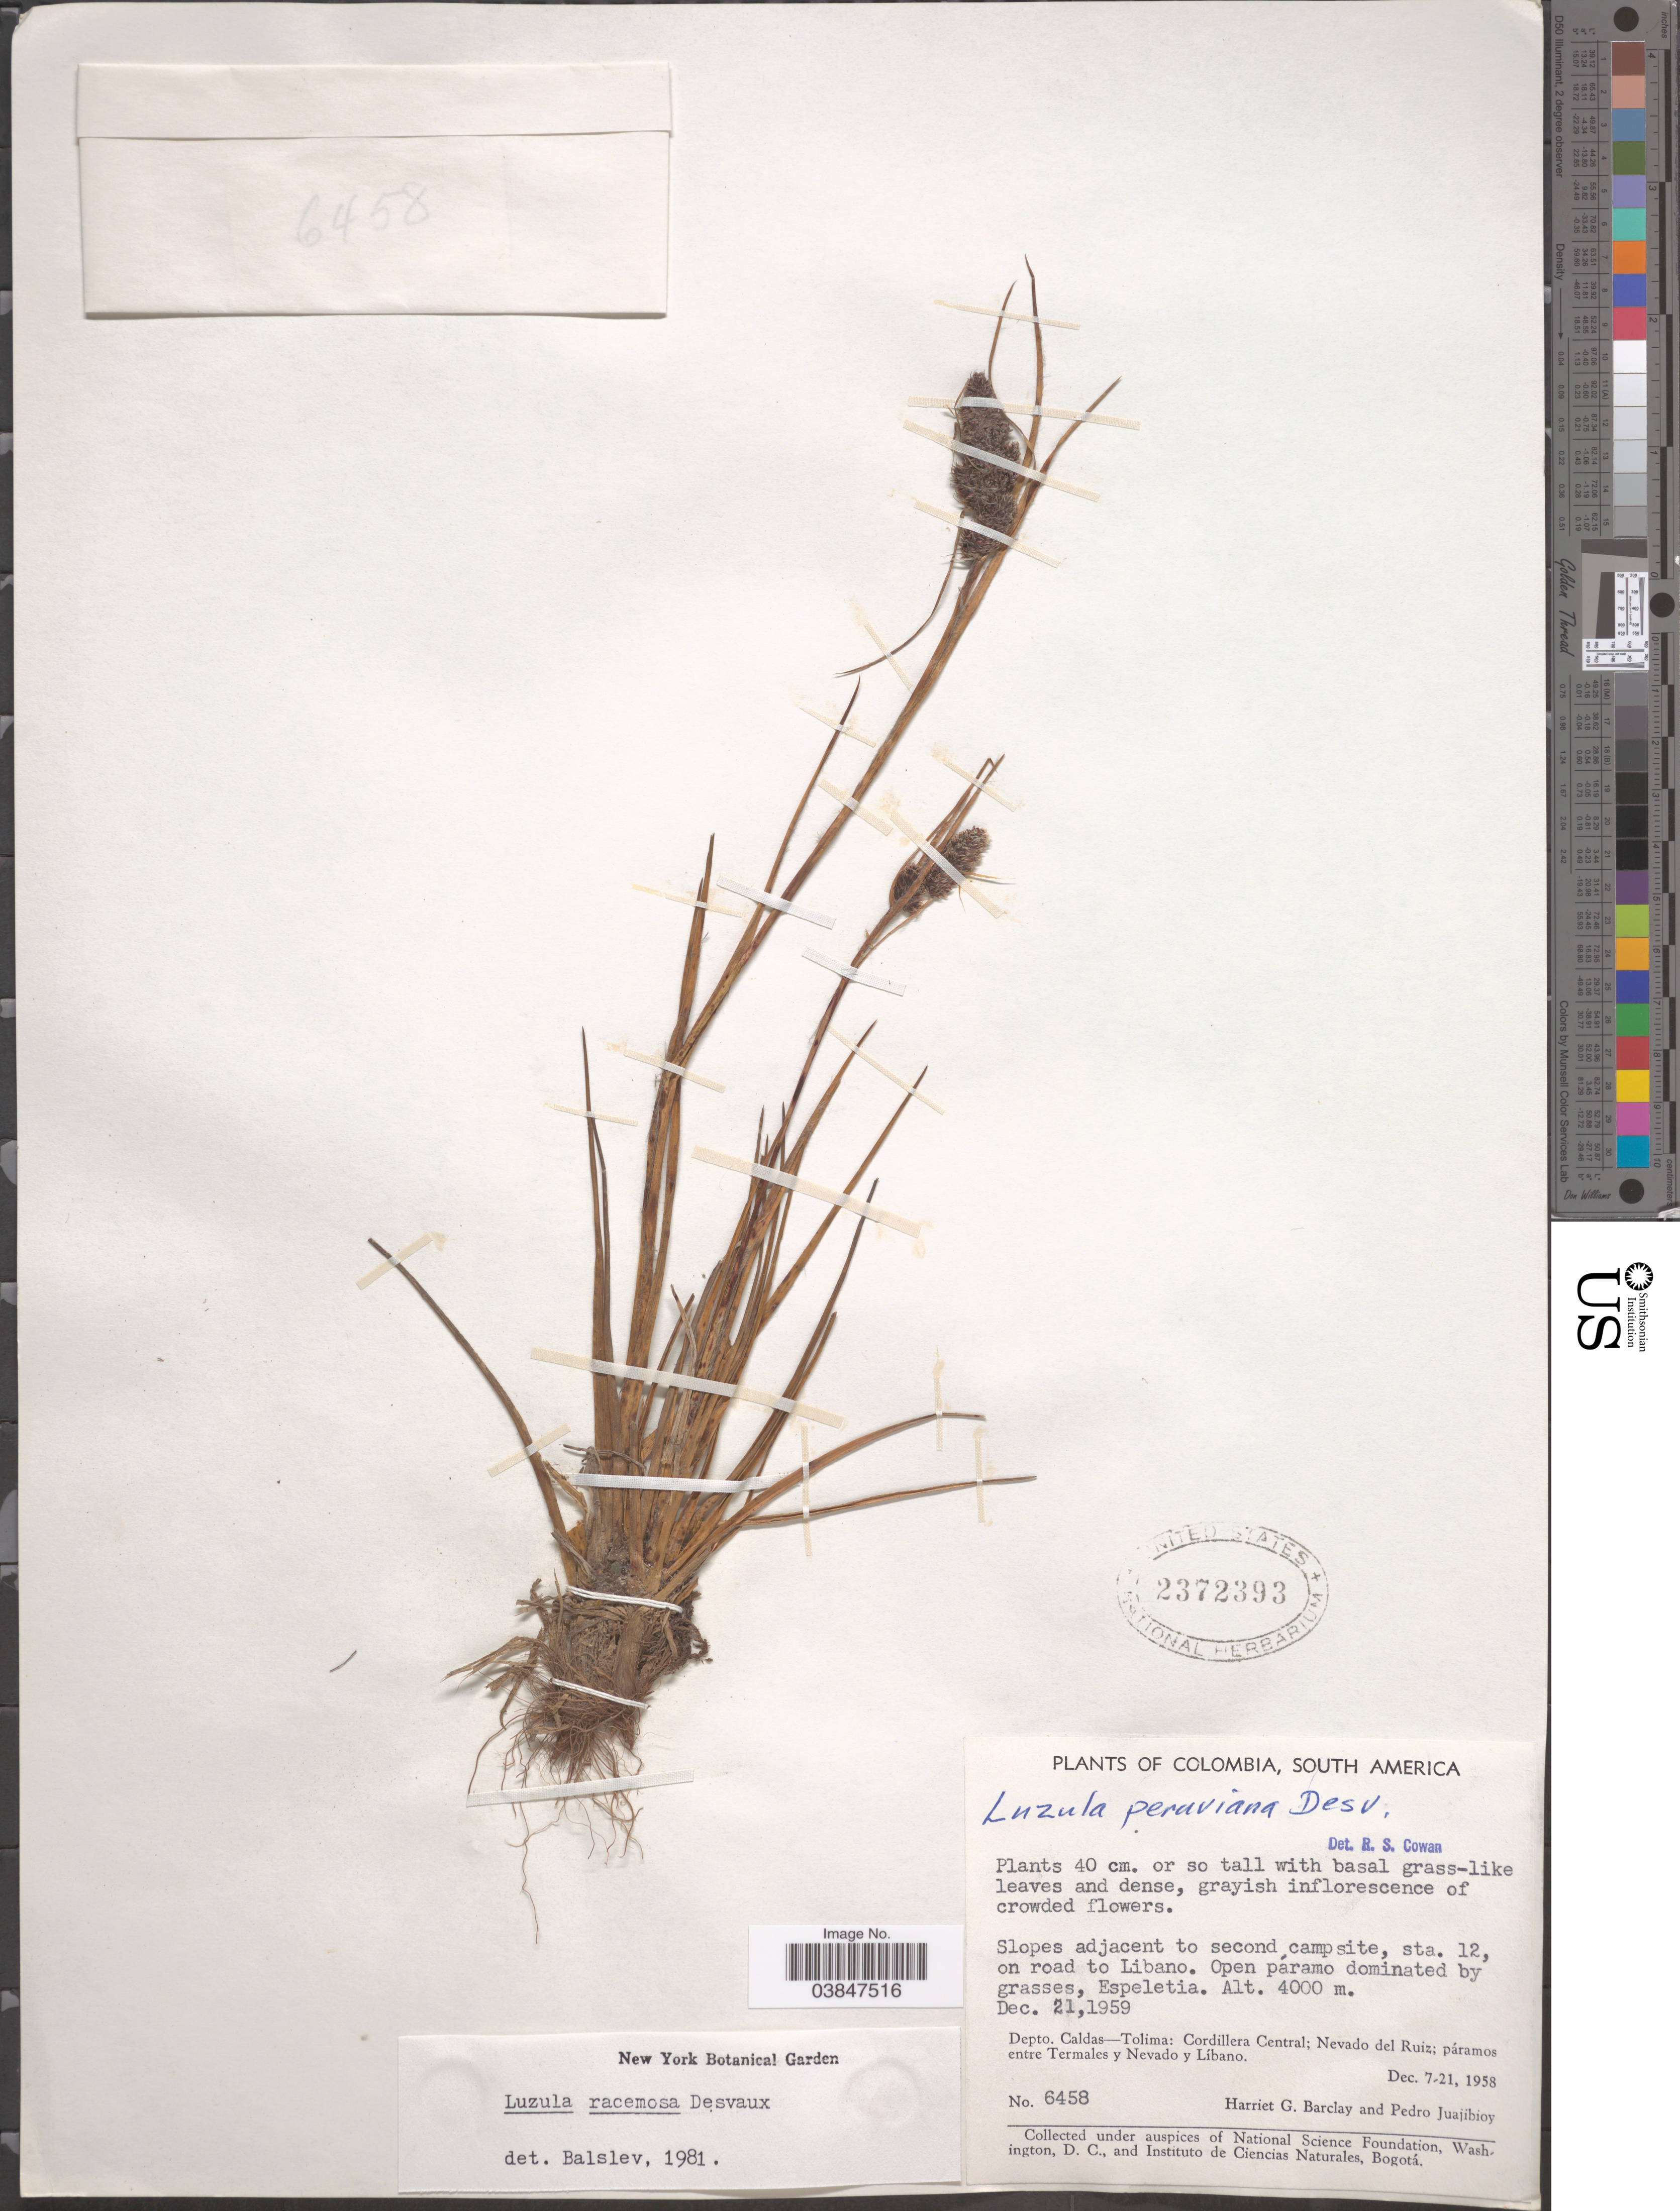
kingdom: Plantae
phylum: Tracheophyta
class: Liliopsida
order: Poales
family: Juncaceae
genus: Luzula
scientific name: Luzula racemosa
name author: Desv.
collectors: H. G. Barclay & P. Juajibioy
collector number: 6458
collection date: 1959-12-21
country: Colombia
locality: Slopes adjacent to second campsite, sta. 12, on road to Libano. Depto. Caldas-Tolima: Cordillera Central; Nevado del Ruiz, páramos entre Termales y Nevado y Líbano.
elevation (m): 4000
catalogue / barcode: US 2372393